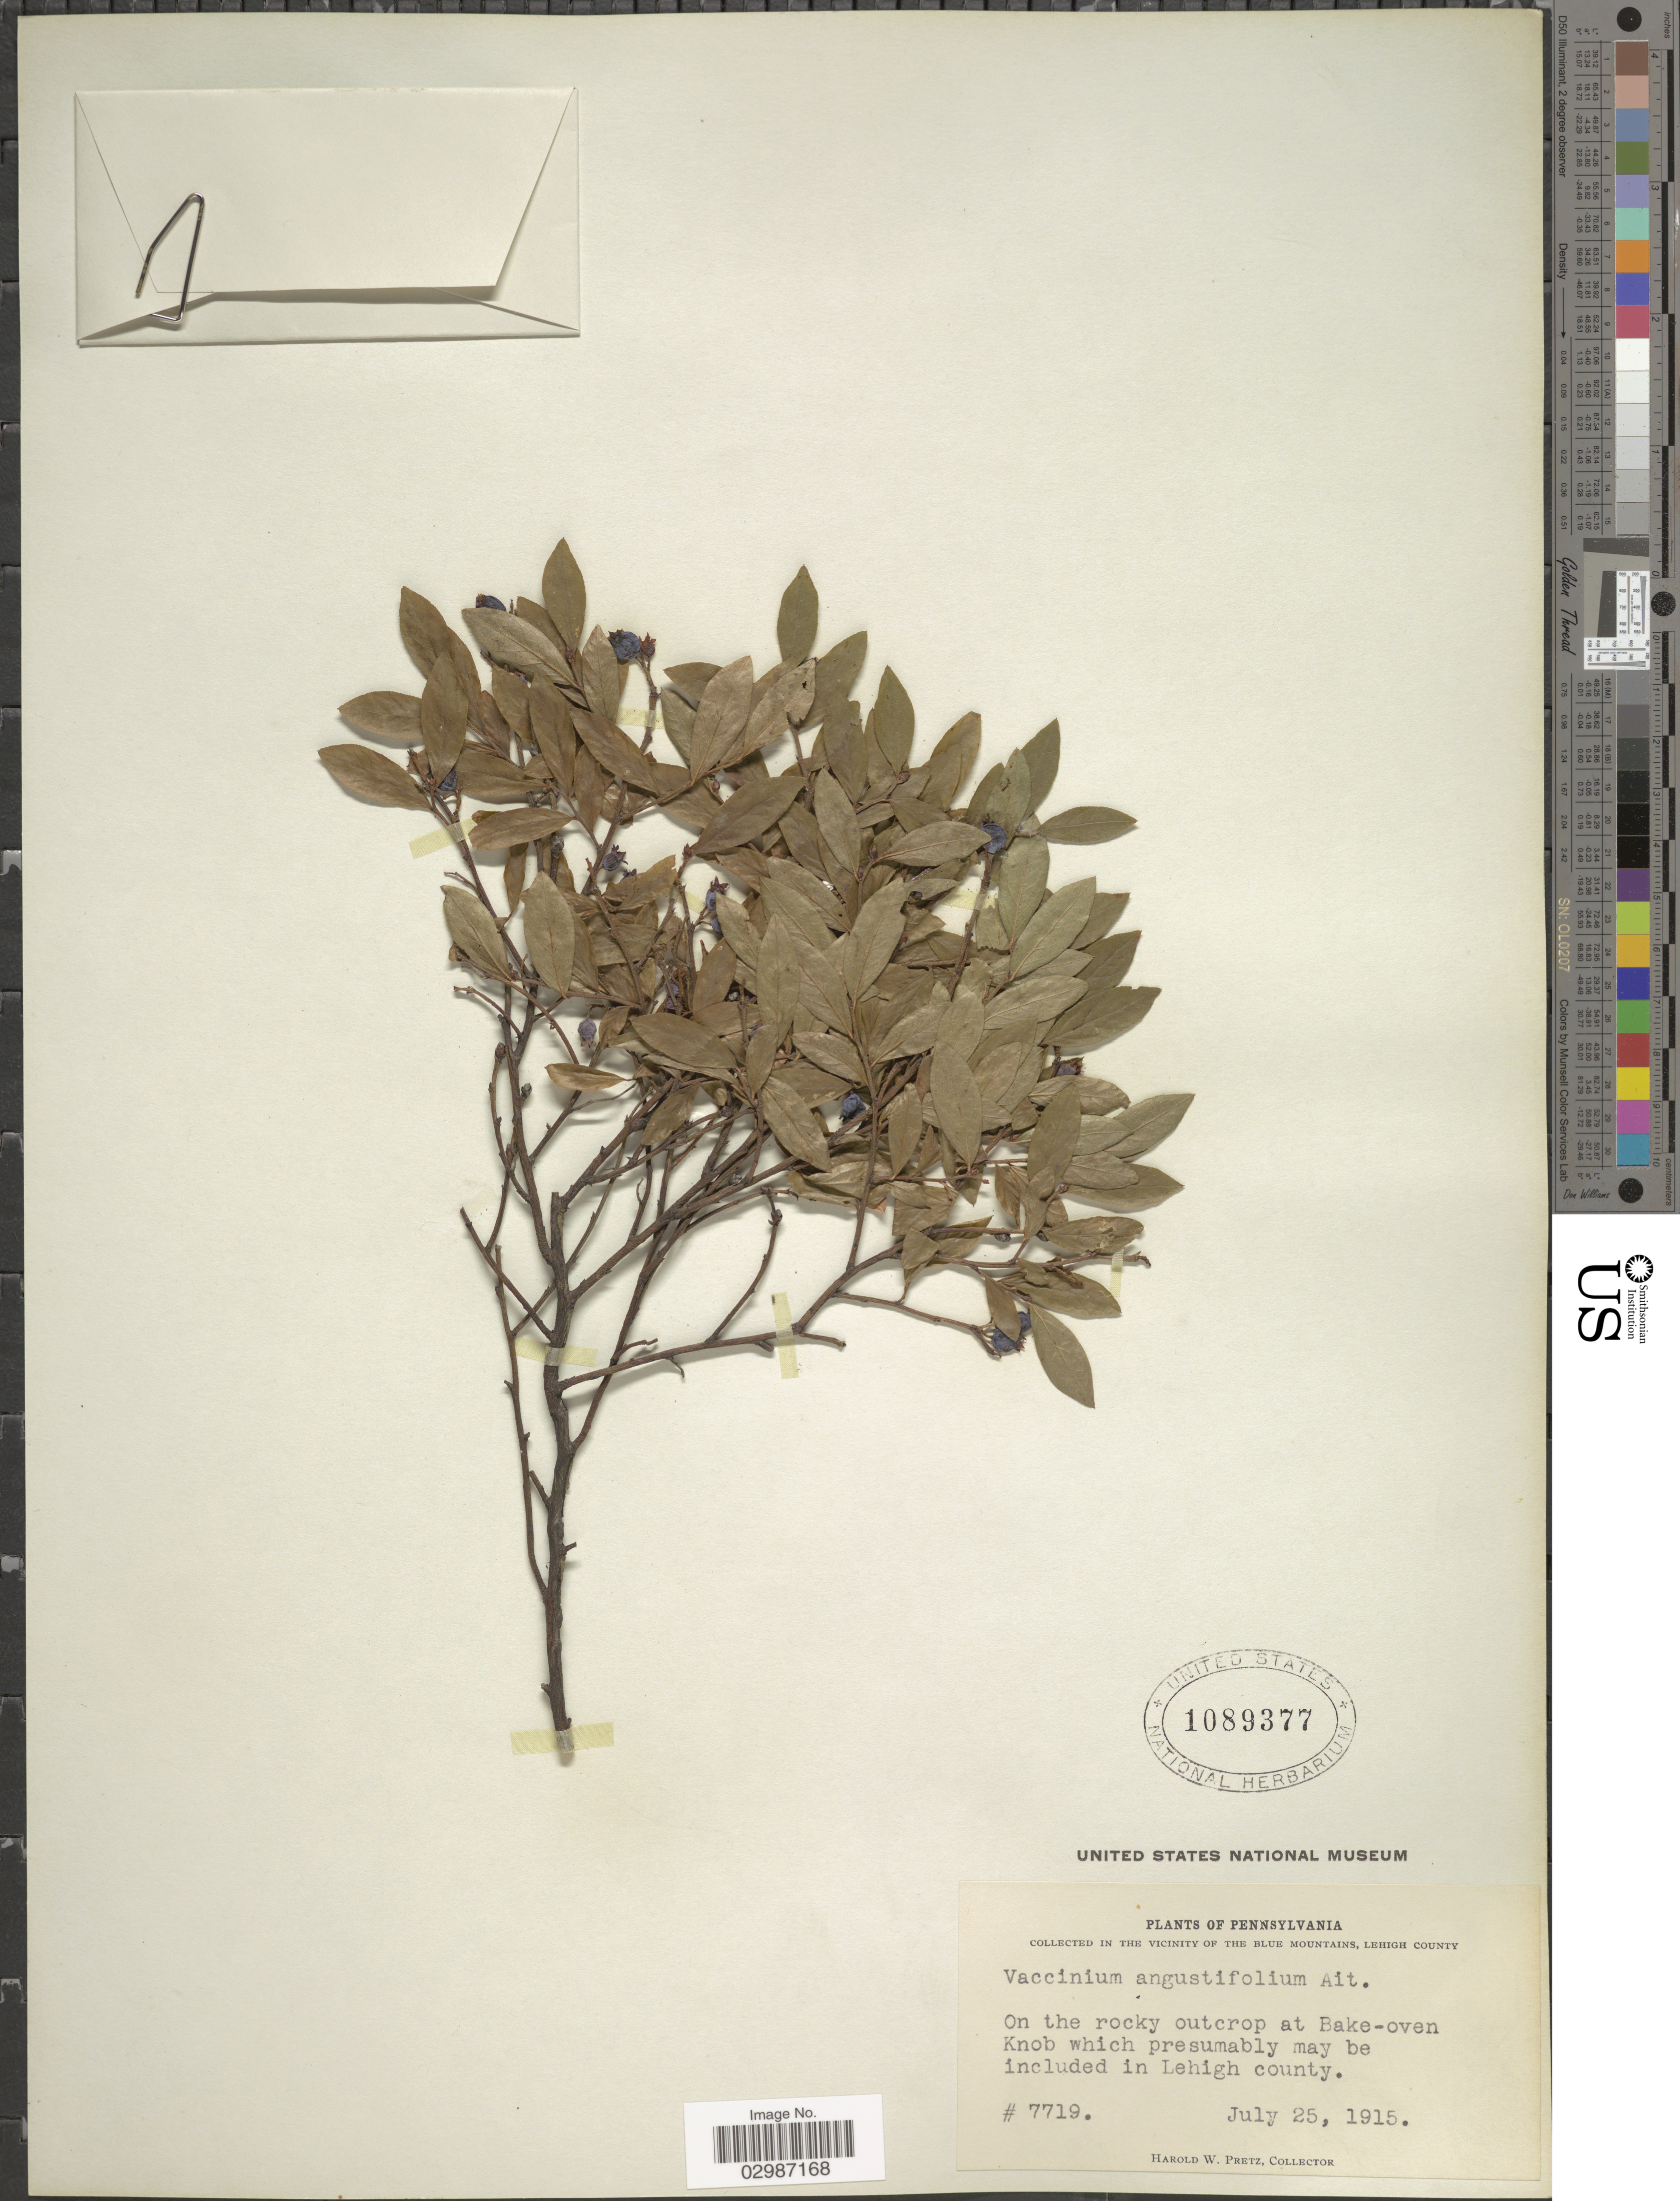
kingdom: Plantae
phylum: Tracheophyta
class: Magnoliopsida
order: Ericales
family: Ericaceae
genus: Vaccinium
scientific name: Vaccinium angustifolium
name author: Aiton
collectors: H. W. Pretz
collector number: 7719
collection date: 1915-07-25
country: United States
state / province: Pennsylvania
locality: In the vicinity of the Blue Mountains, Lehigh County. On the rocky outcrop at Bake-oven Knob which presumably may be included in Lehigh county.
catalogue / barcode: US 1089377